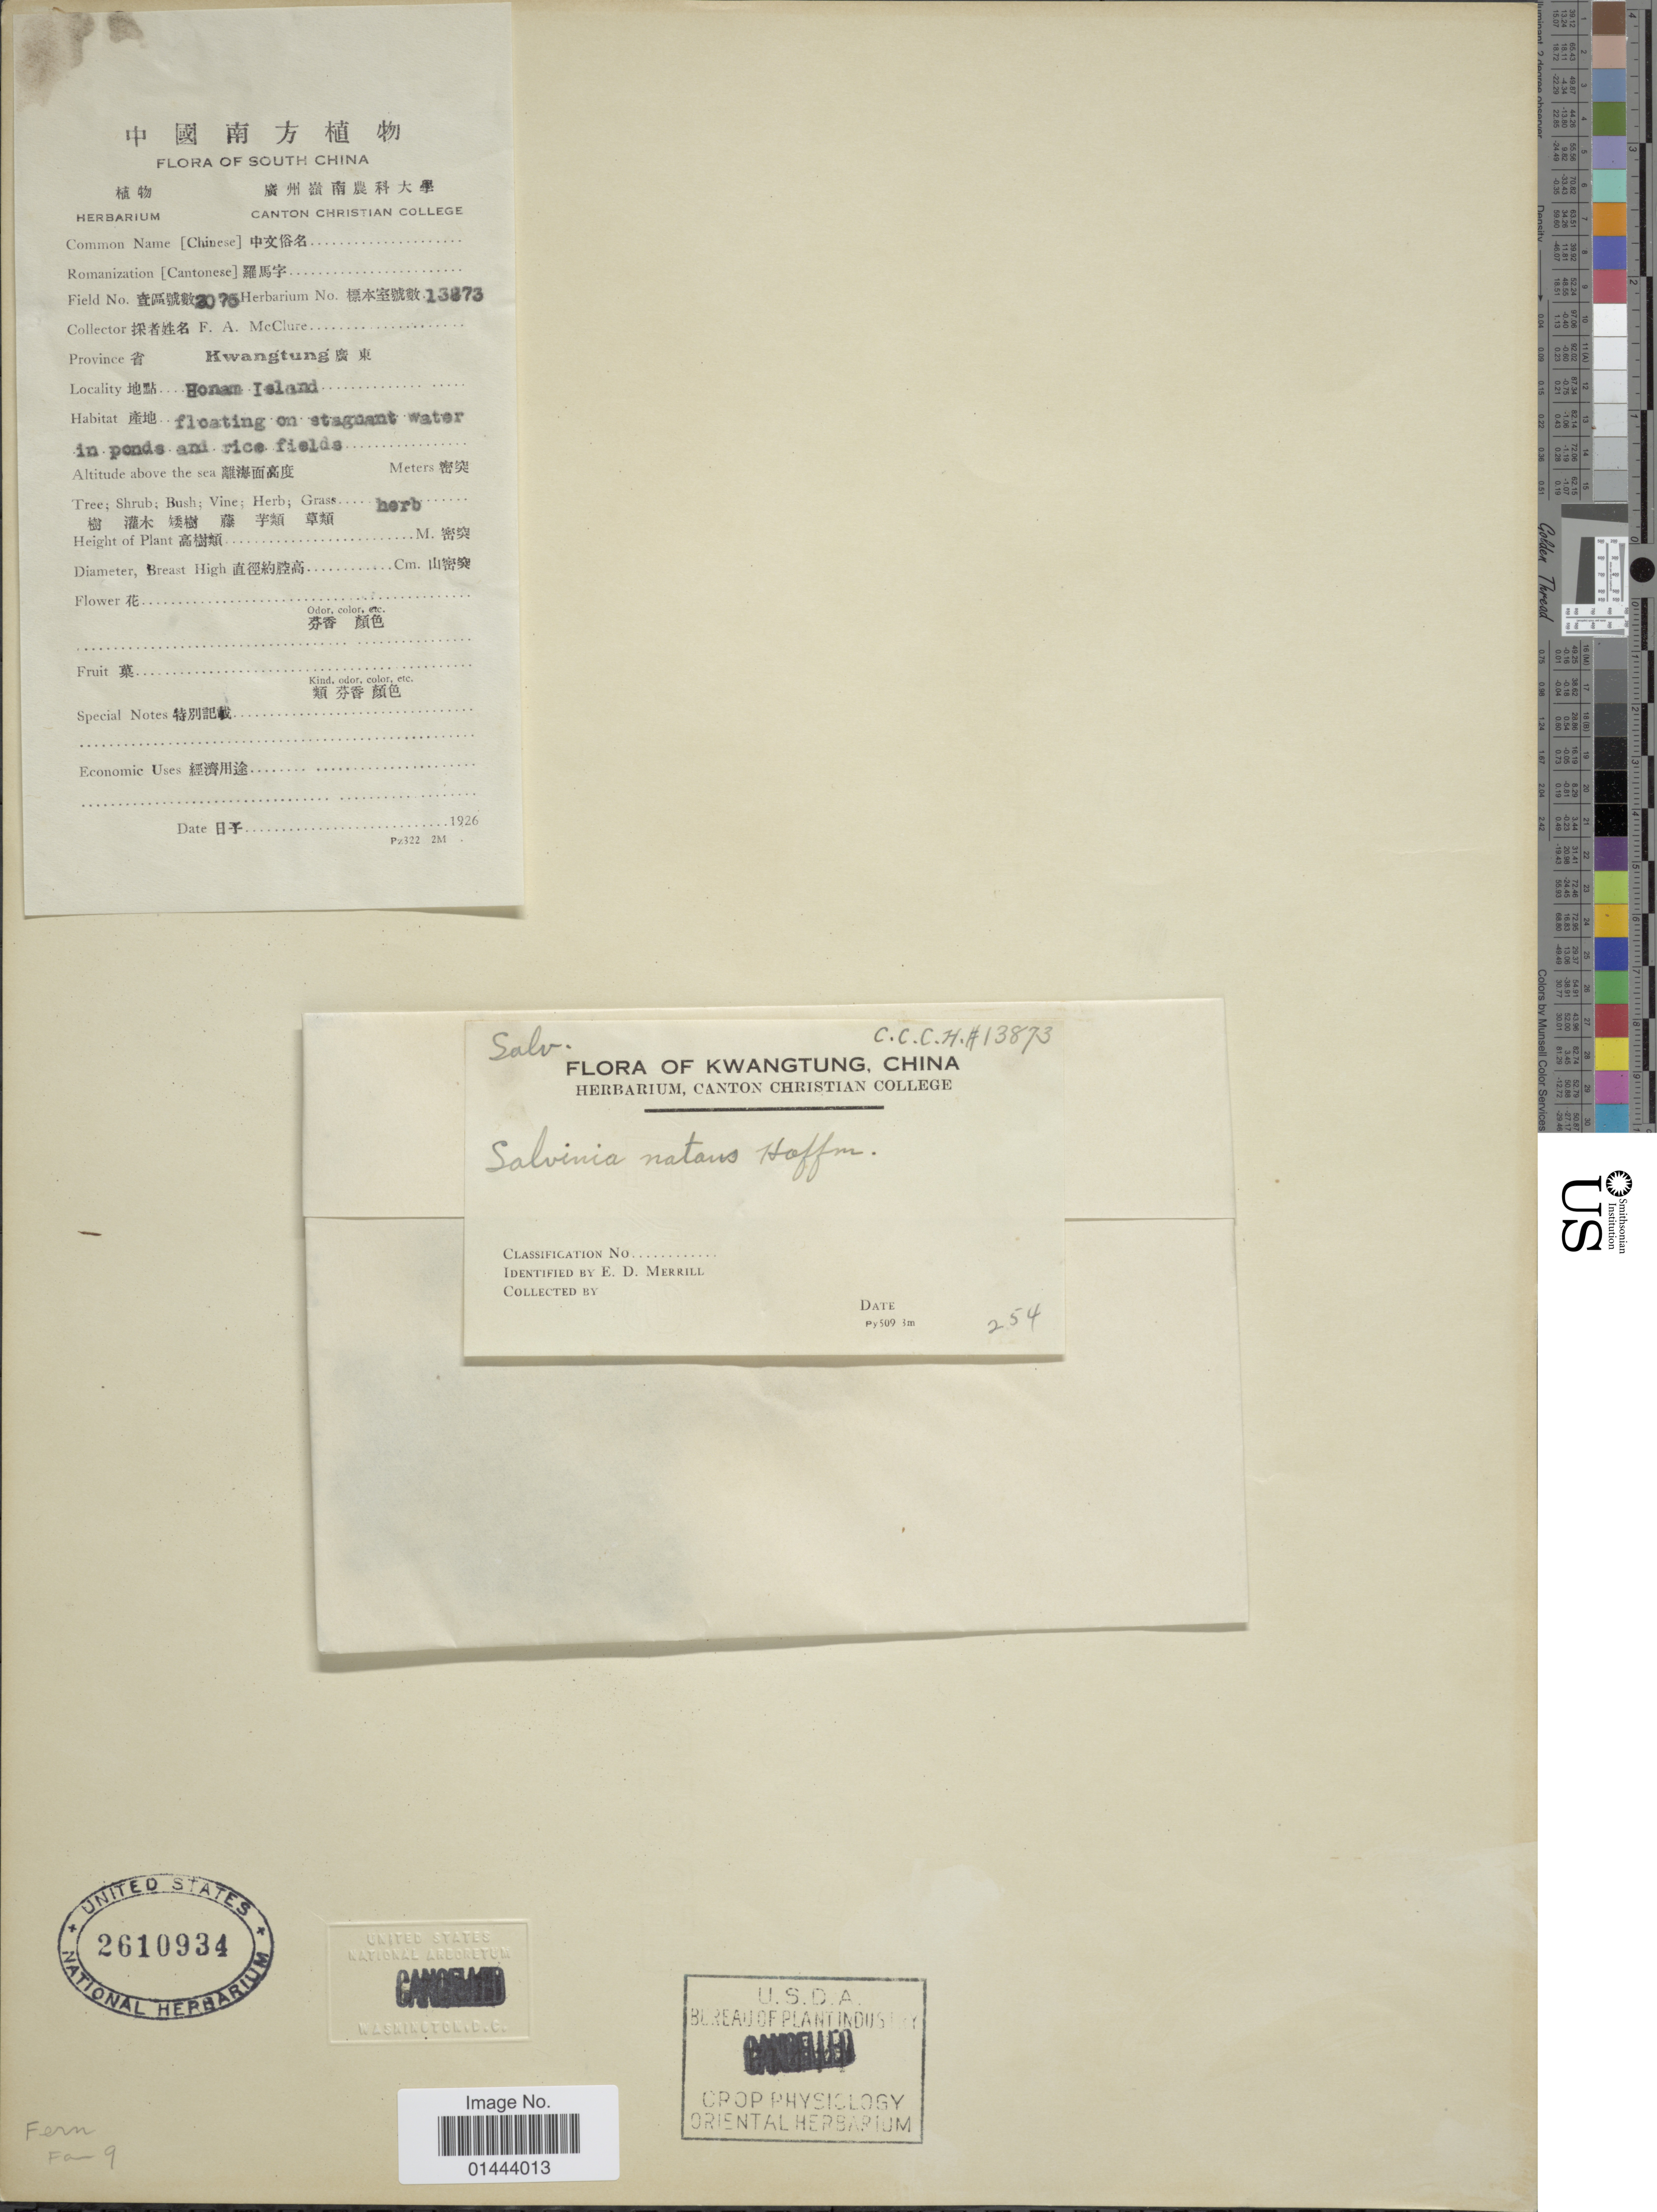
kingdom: Plantae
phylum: Tracheophyta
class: Polypodiopsida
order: Salviniales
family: Salviniaceae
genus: Salvinia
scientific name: Salvinia natans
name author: (L.) All.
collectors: F. A. McClure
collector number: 13873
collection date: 1926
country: China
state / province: Guangdong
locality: Kwangtung, Honam Island, floating on staguant water in ponds and rice fields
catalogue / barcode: US 1610934